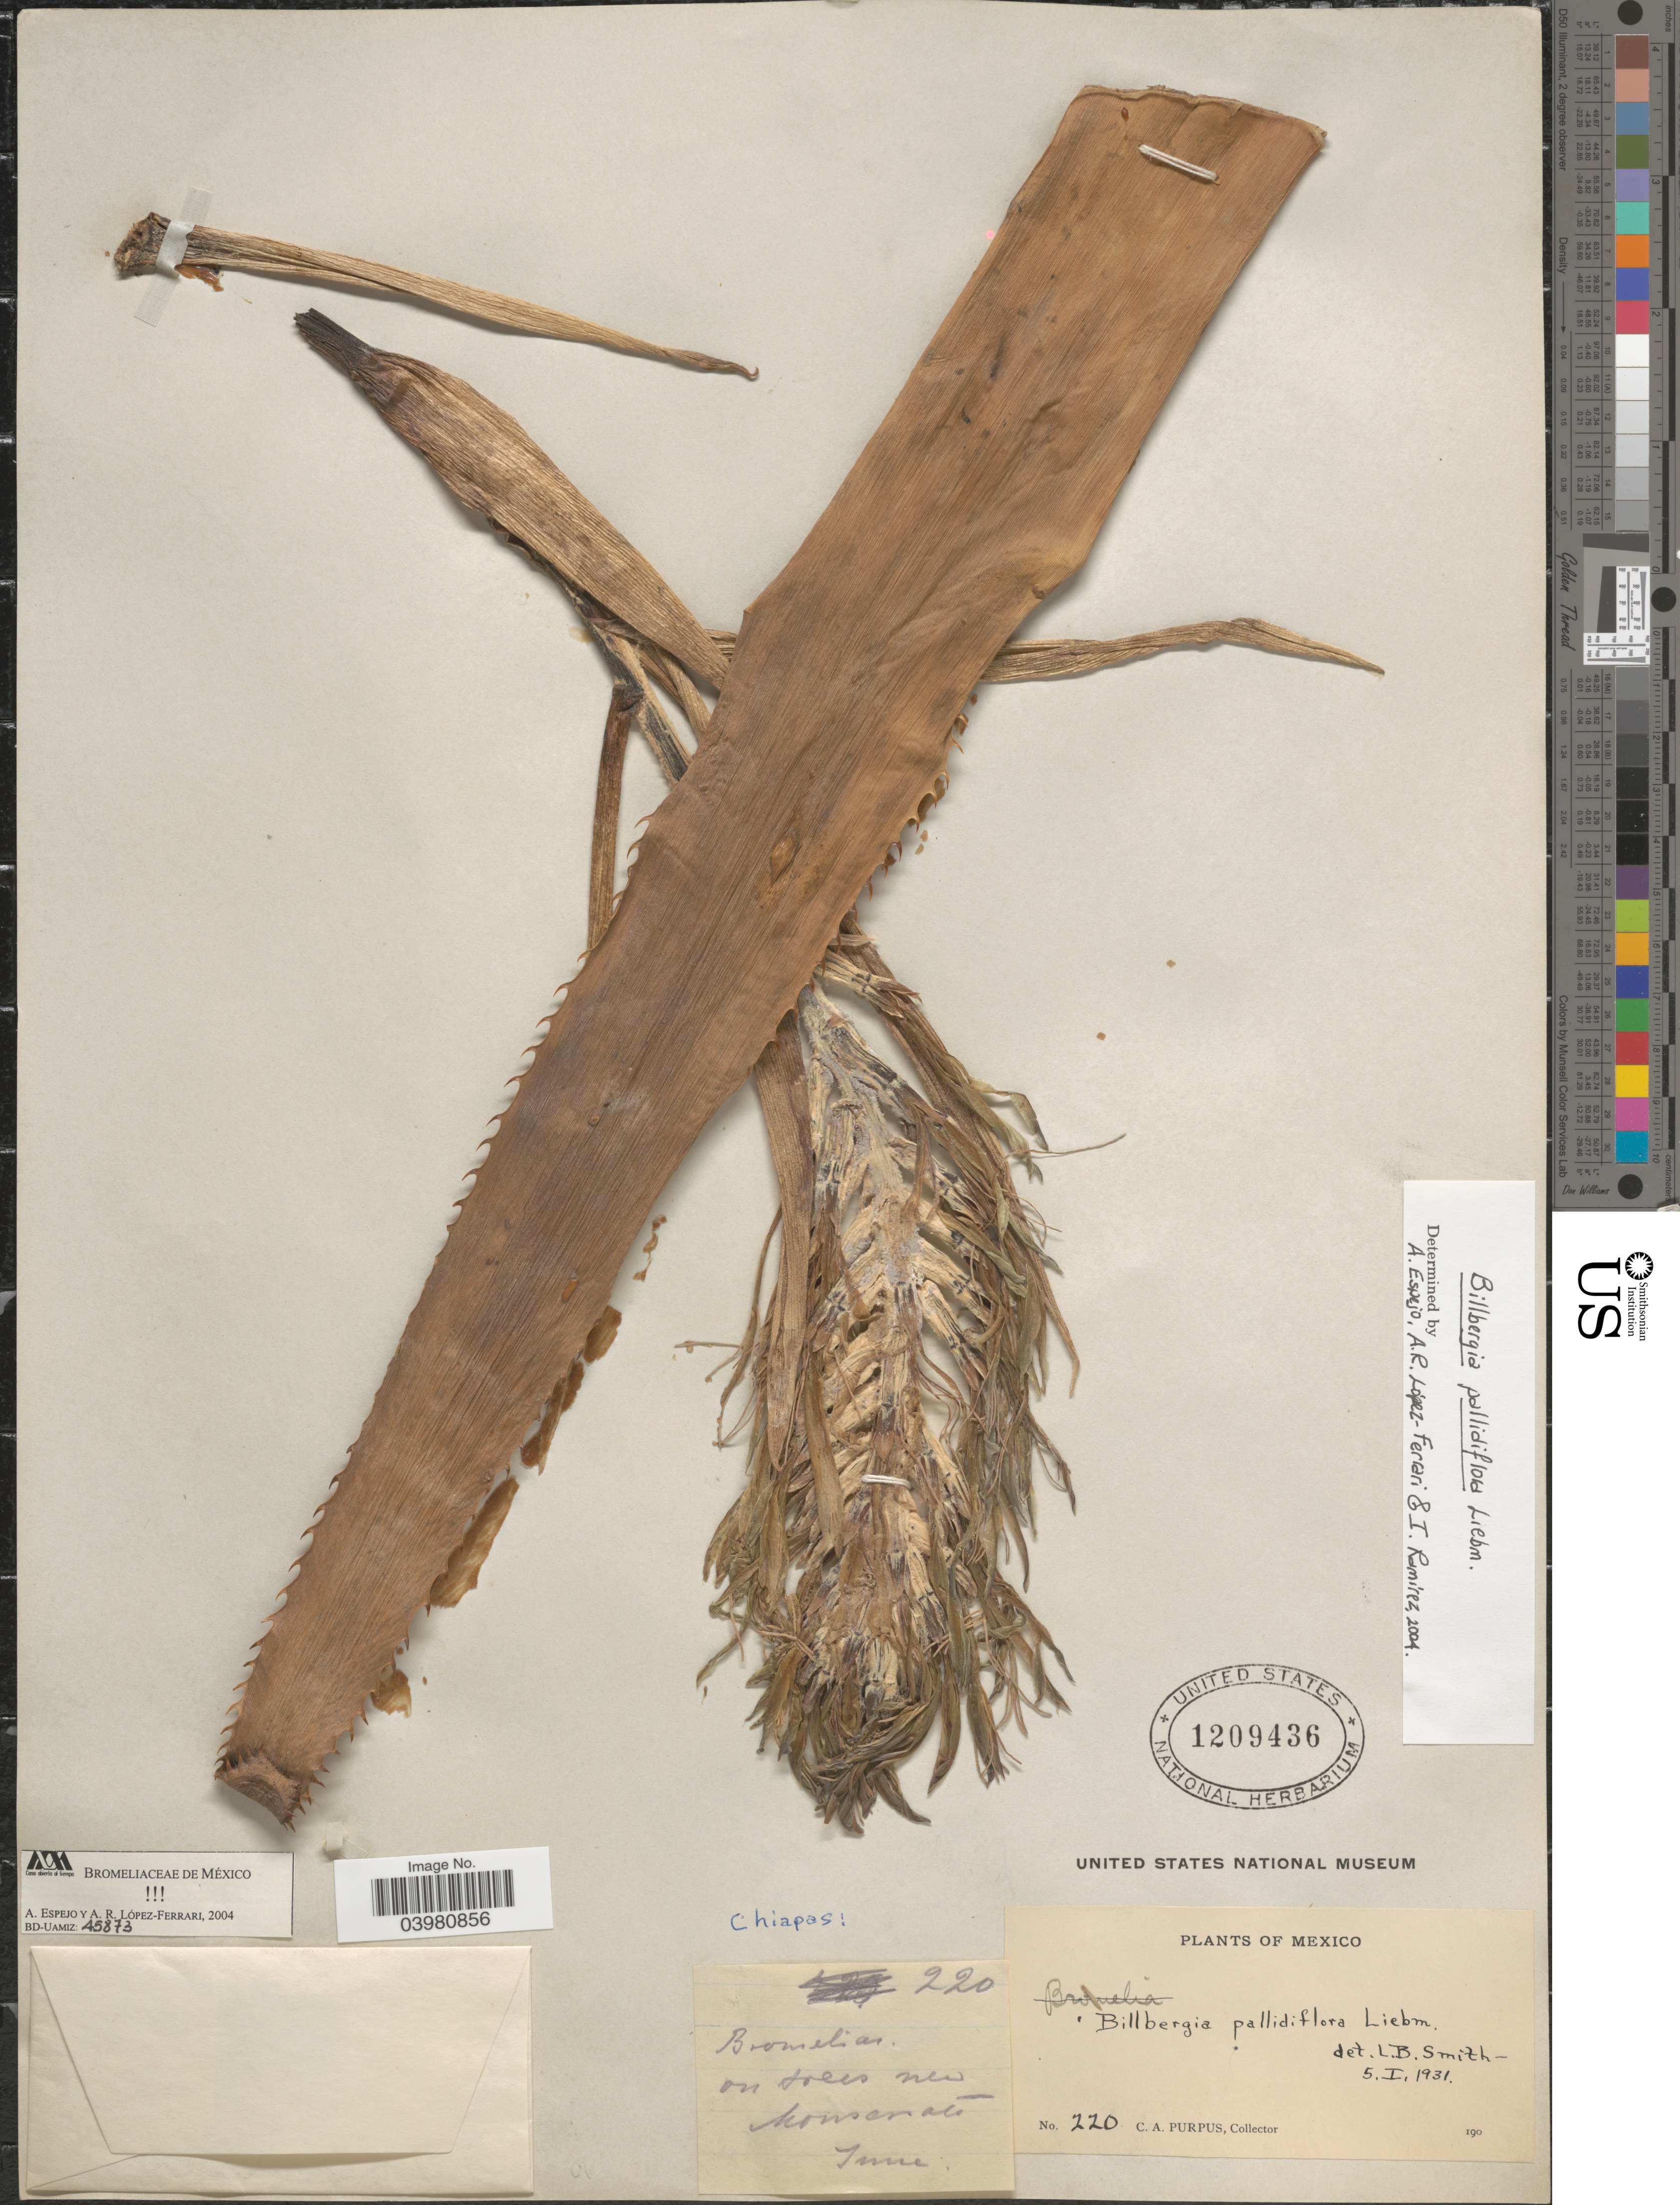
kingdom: Plantae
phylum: Tracheophyta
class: Liliopsida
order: Poales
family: Bromeliaceae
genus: Billbergia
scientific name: Billbergia pallidiflora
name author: Liebm.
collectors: C. A. Purpus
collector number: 220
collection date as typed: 190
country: Mexico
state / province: Chiapas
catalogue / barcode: US 1209436